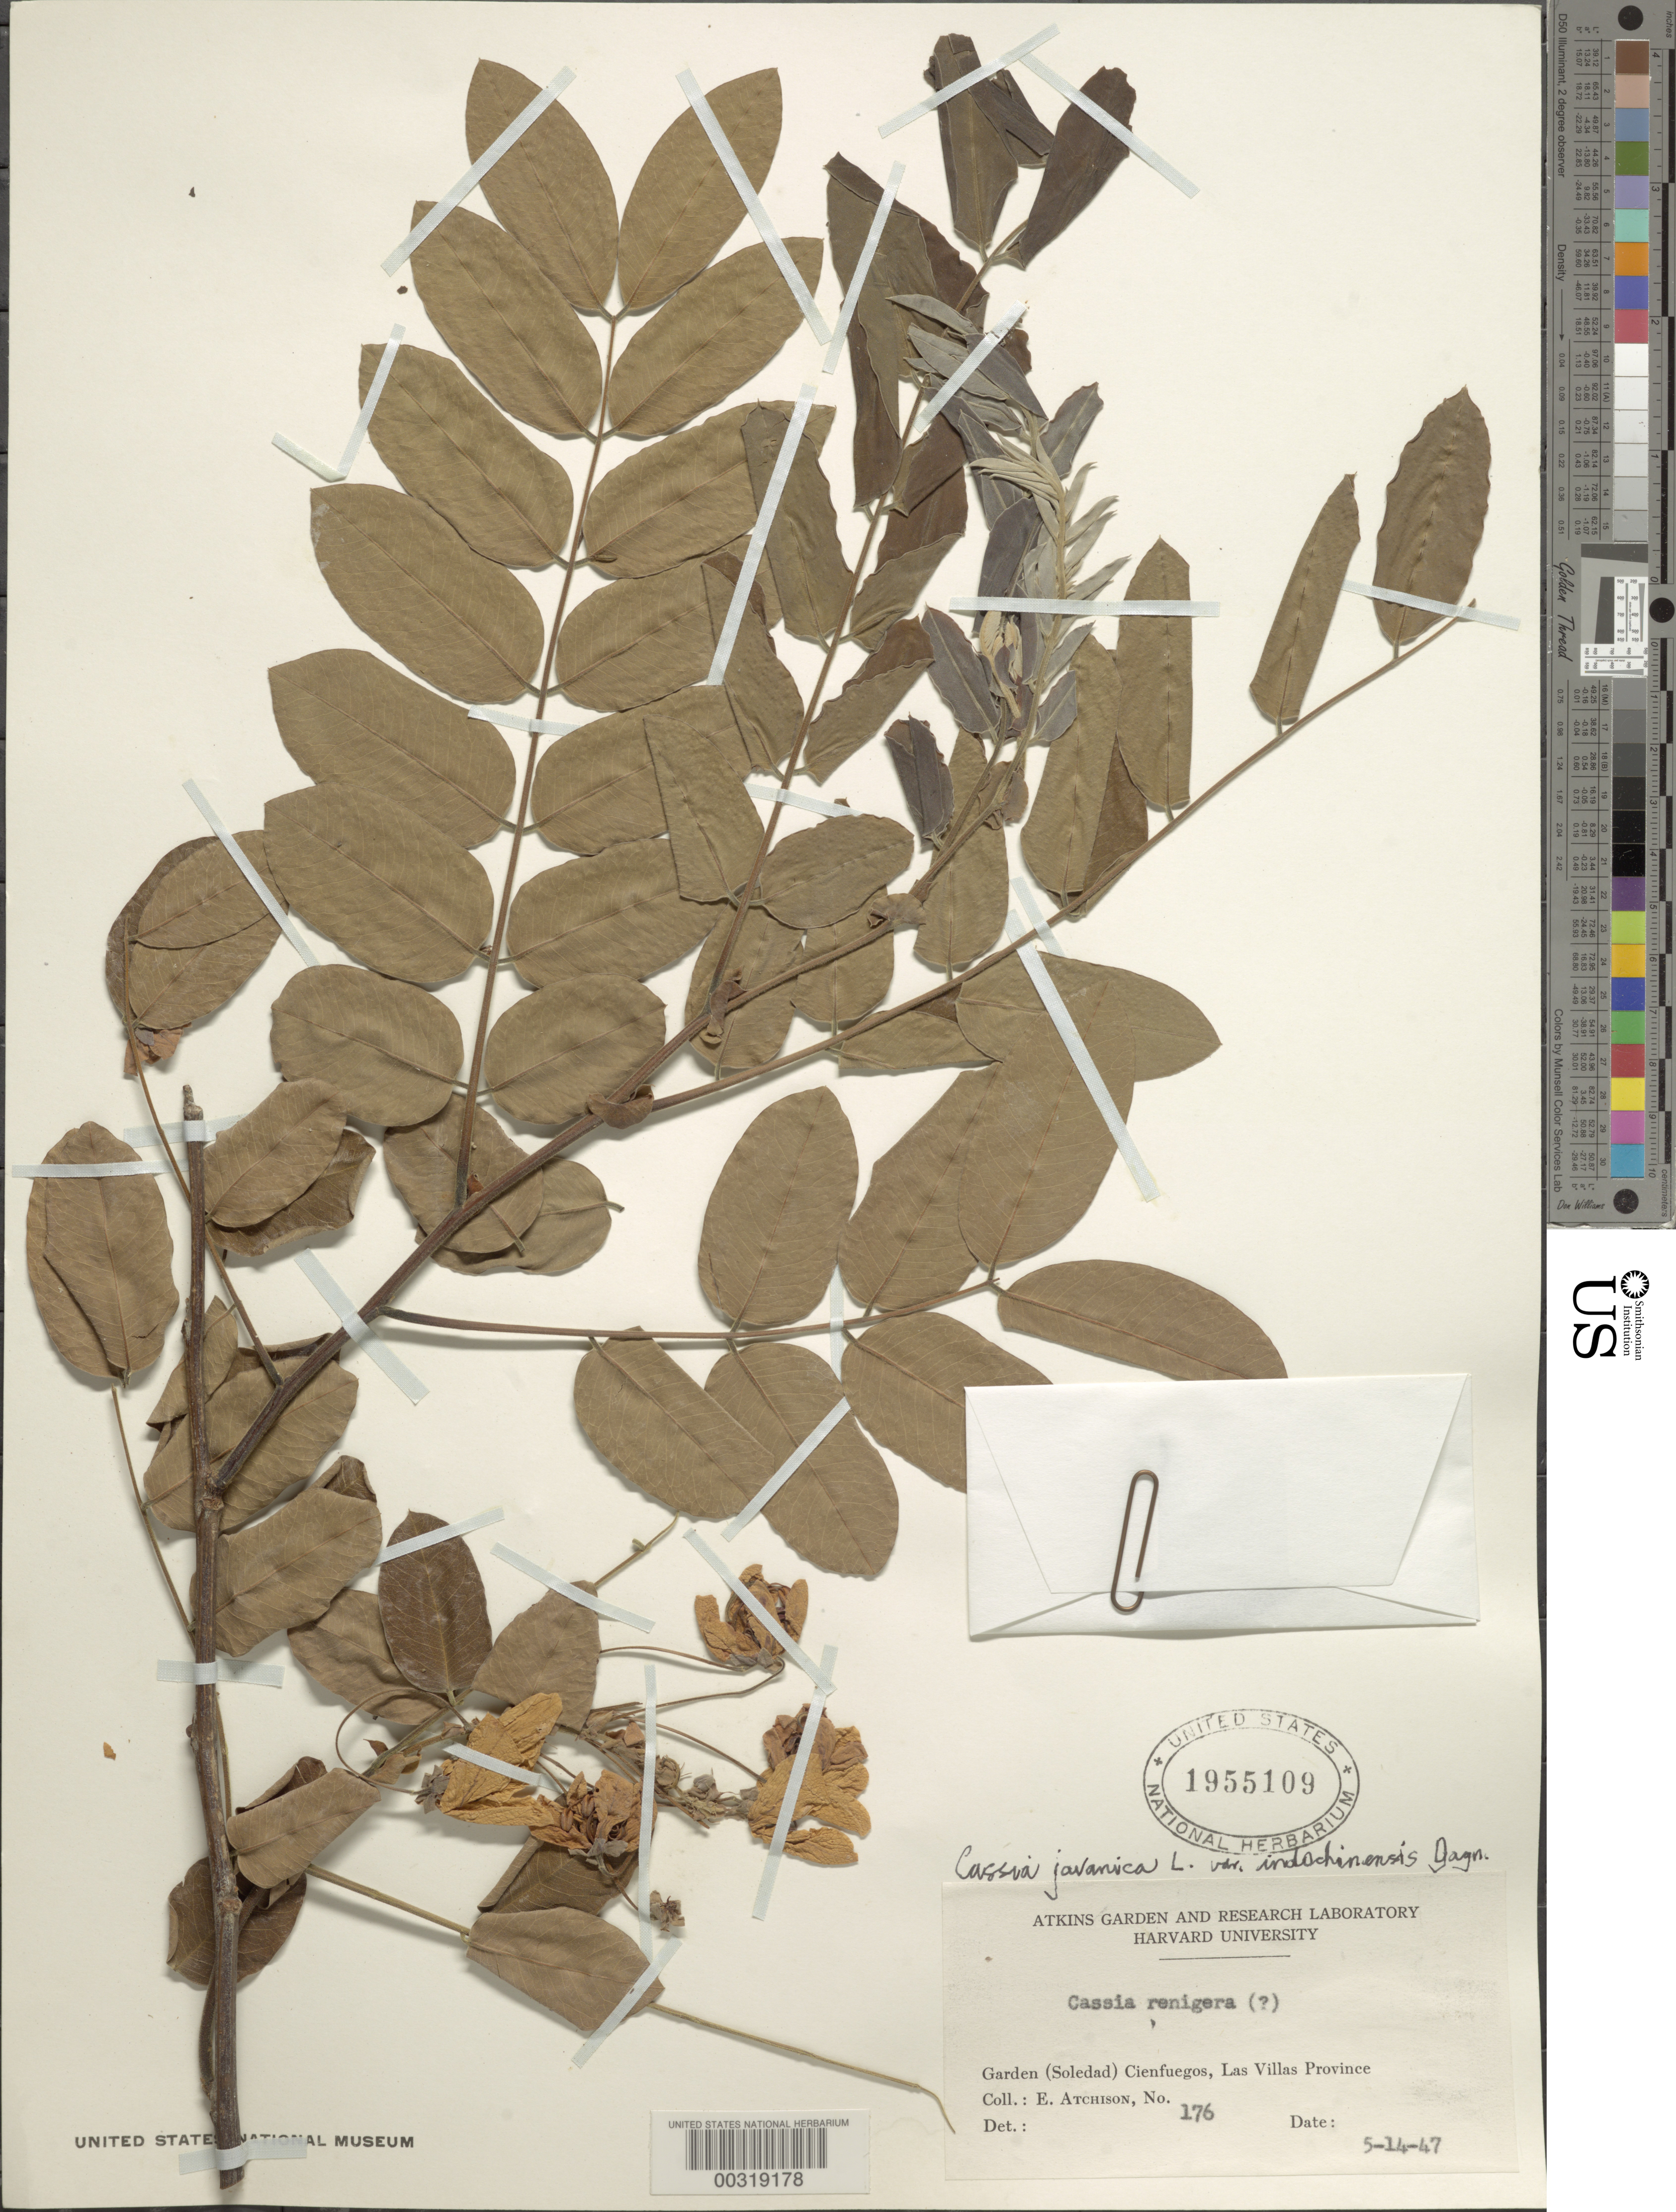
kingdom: Plantae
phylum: Tracheophyta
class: Magnoliopsida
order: Fabales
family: Fabaceae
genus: Cassia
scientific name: Cassia javanica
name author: L.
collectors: E. Atchison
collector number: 176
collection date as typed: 14 May 1947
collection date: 1947-05-14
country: Cuba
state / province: Las Villas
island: Greater Antilles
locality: Garden (soledad) cienfuegos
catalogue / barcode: US 1955109